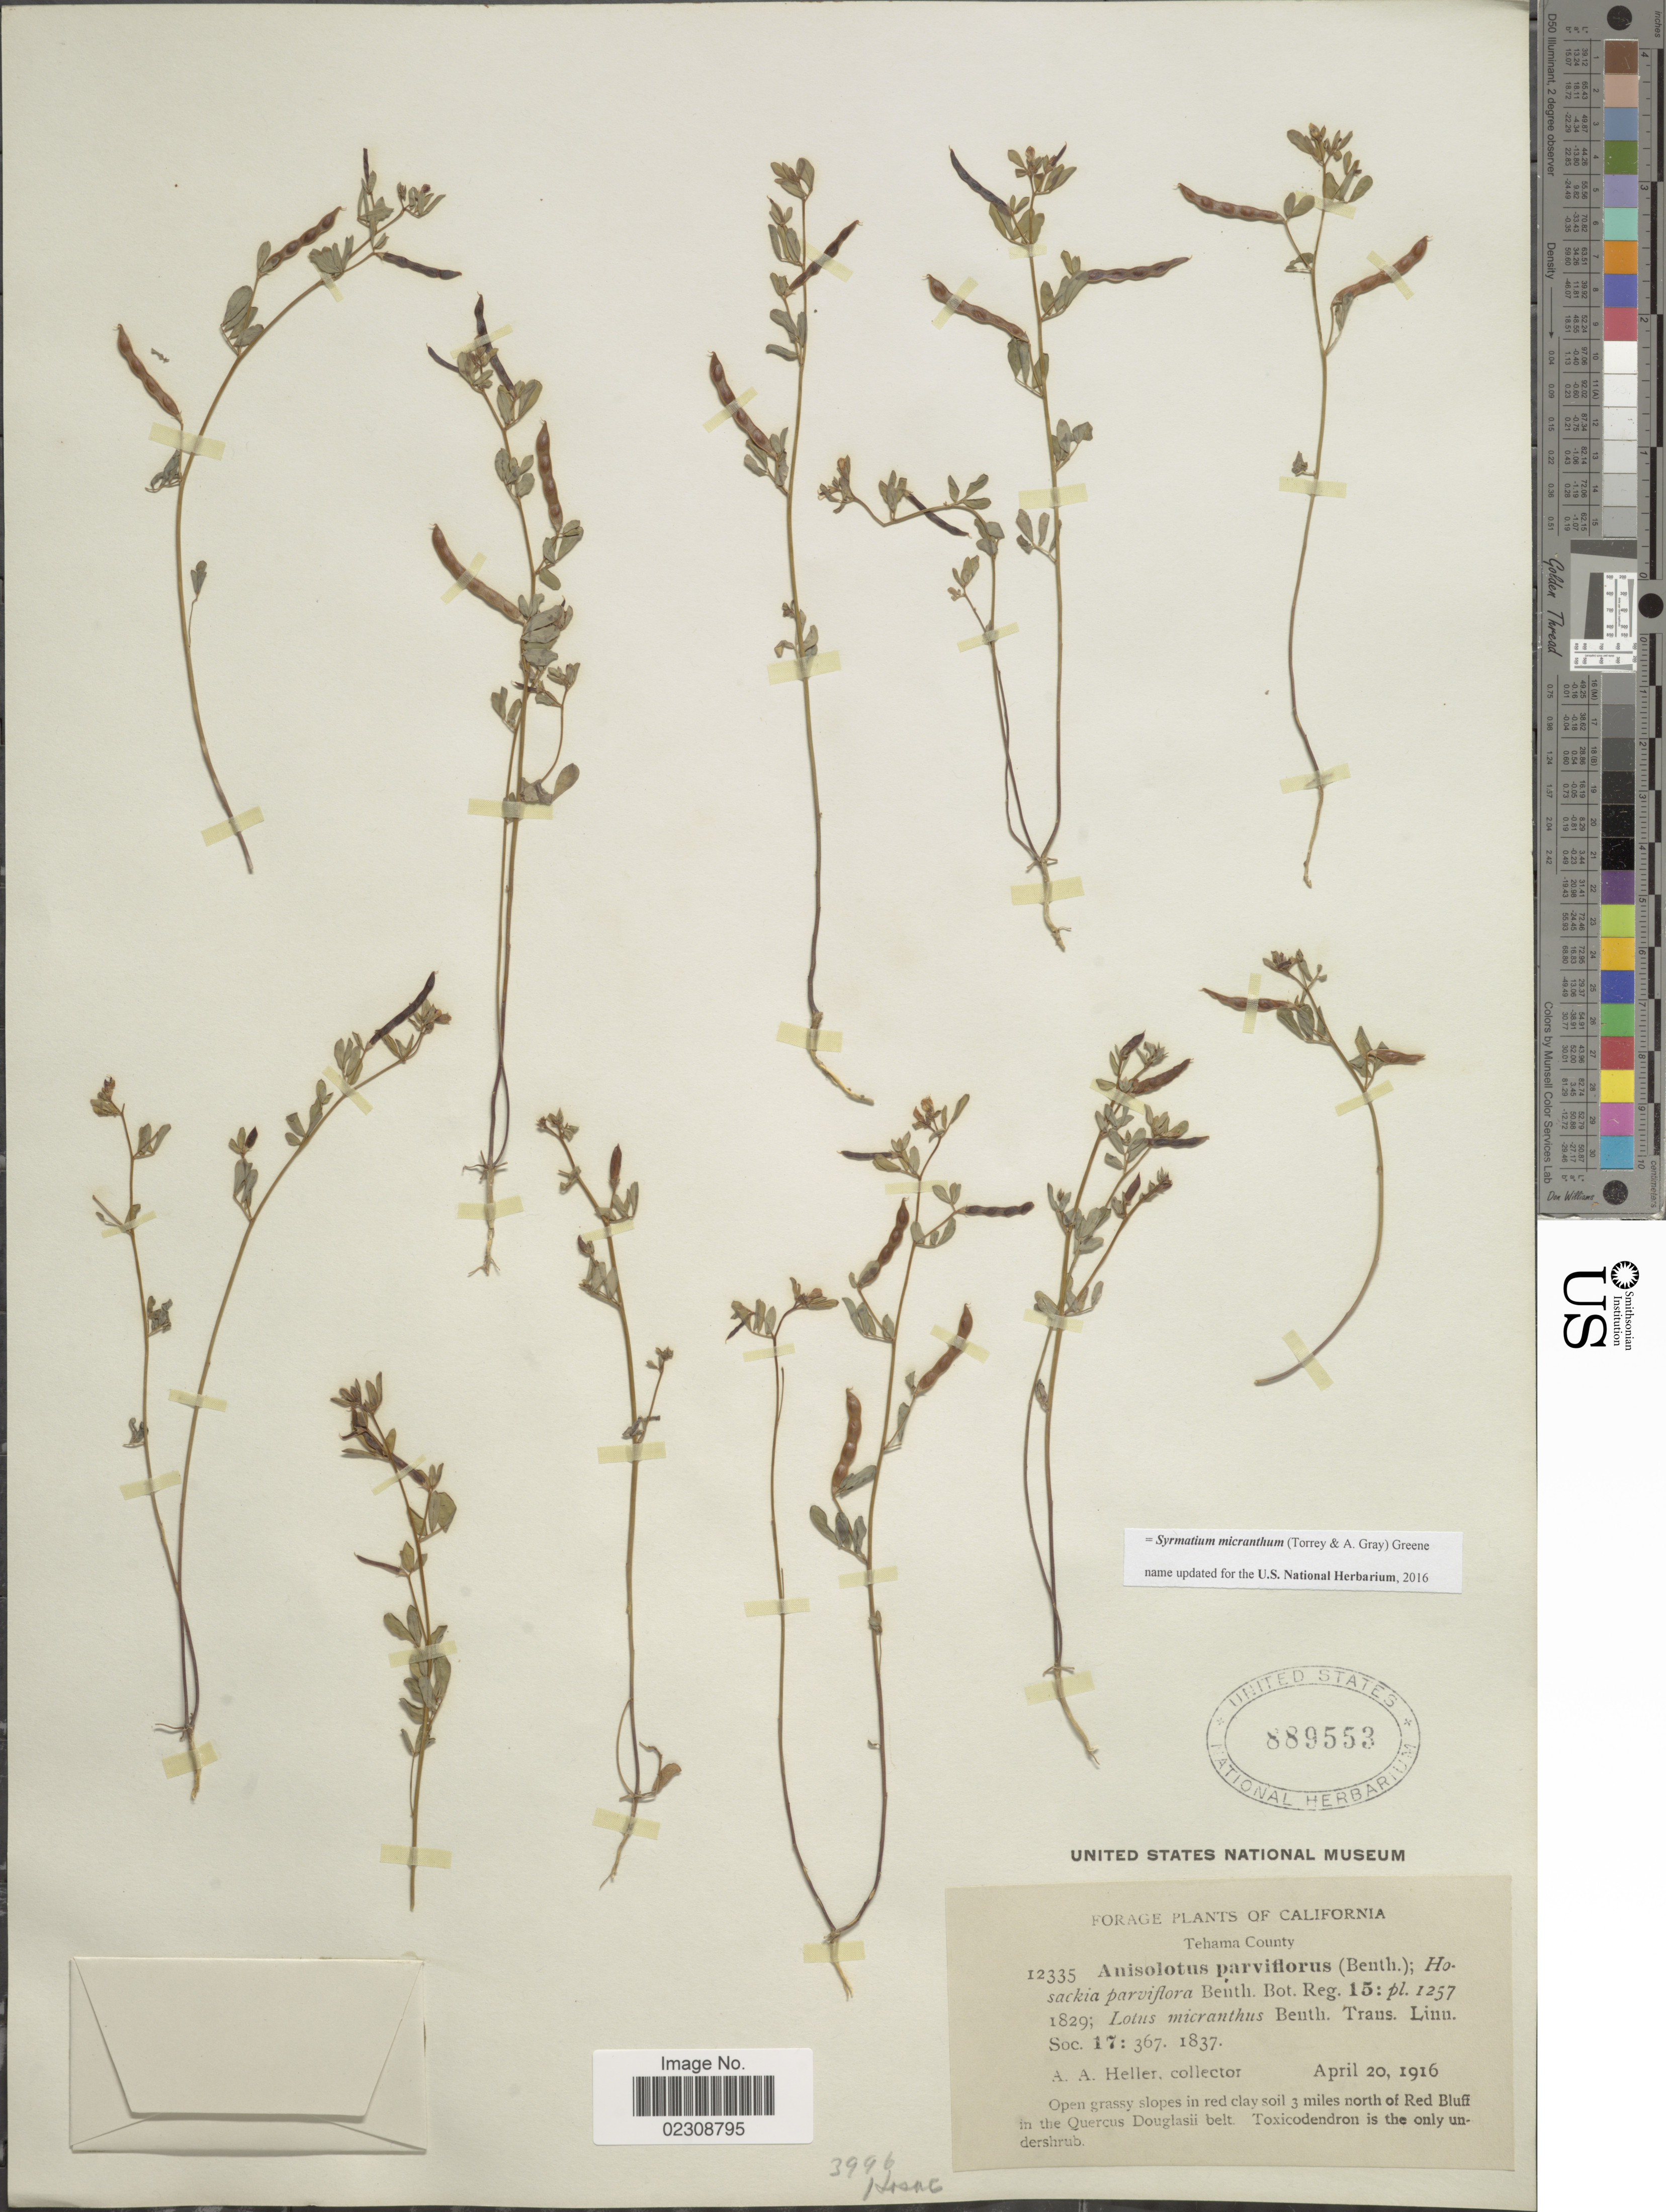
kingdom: Plantae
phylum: Tracheophyta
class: Magnoliopsida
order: Fabales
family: Fabaceae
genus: Syrmatium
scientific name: Syrmatium micranthum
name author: (Torr. & A. Gray) Greene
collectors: A. A. Heller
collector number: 12335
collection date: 1916-04-20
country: United States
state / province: California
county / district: Tehama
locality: Tehama County. 3 miles north of Red Bluff in the Querces Douglasii belt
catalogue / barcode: US 889553